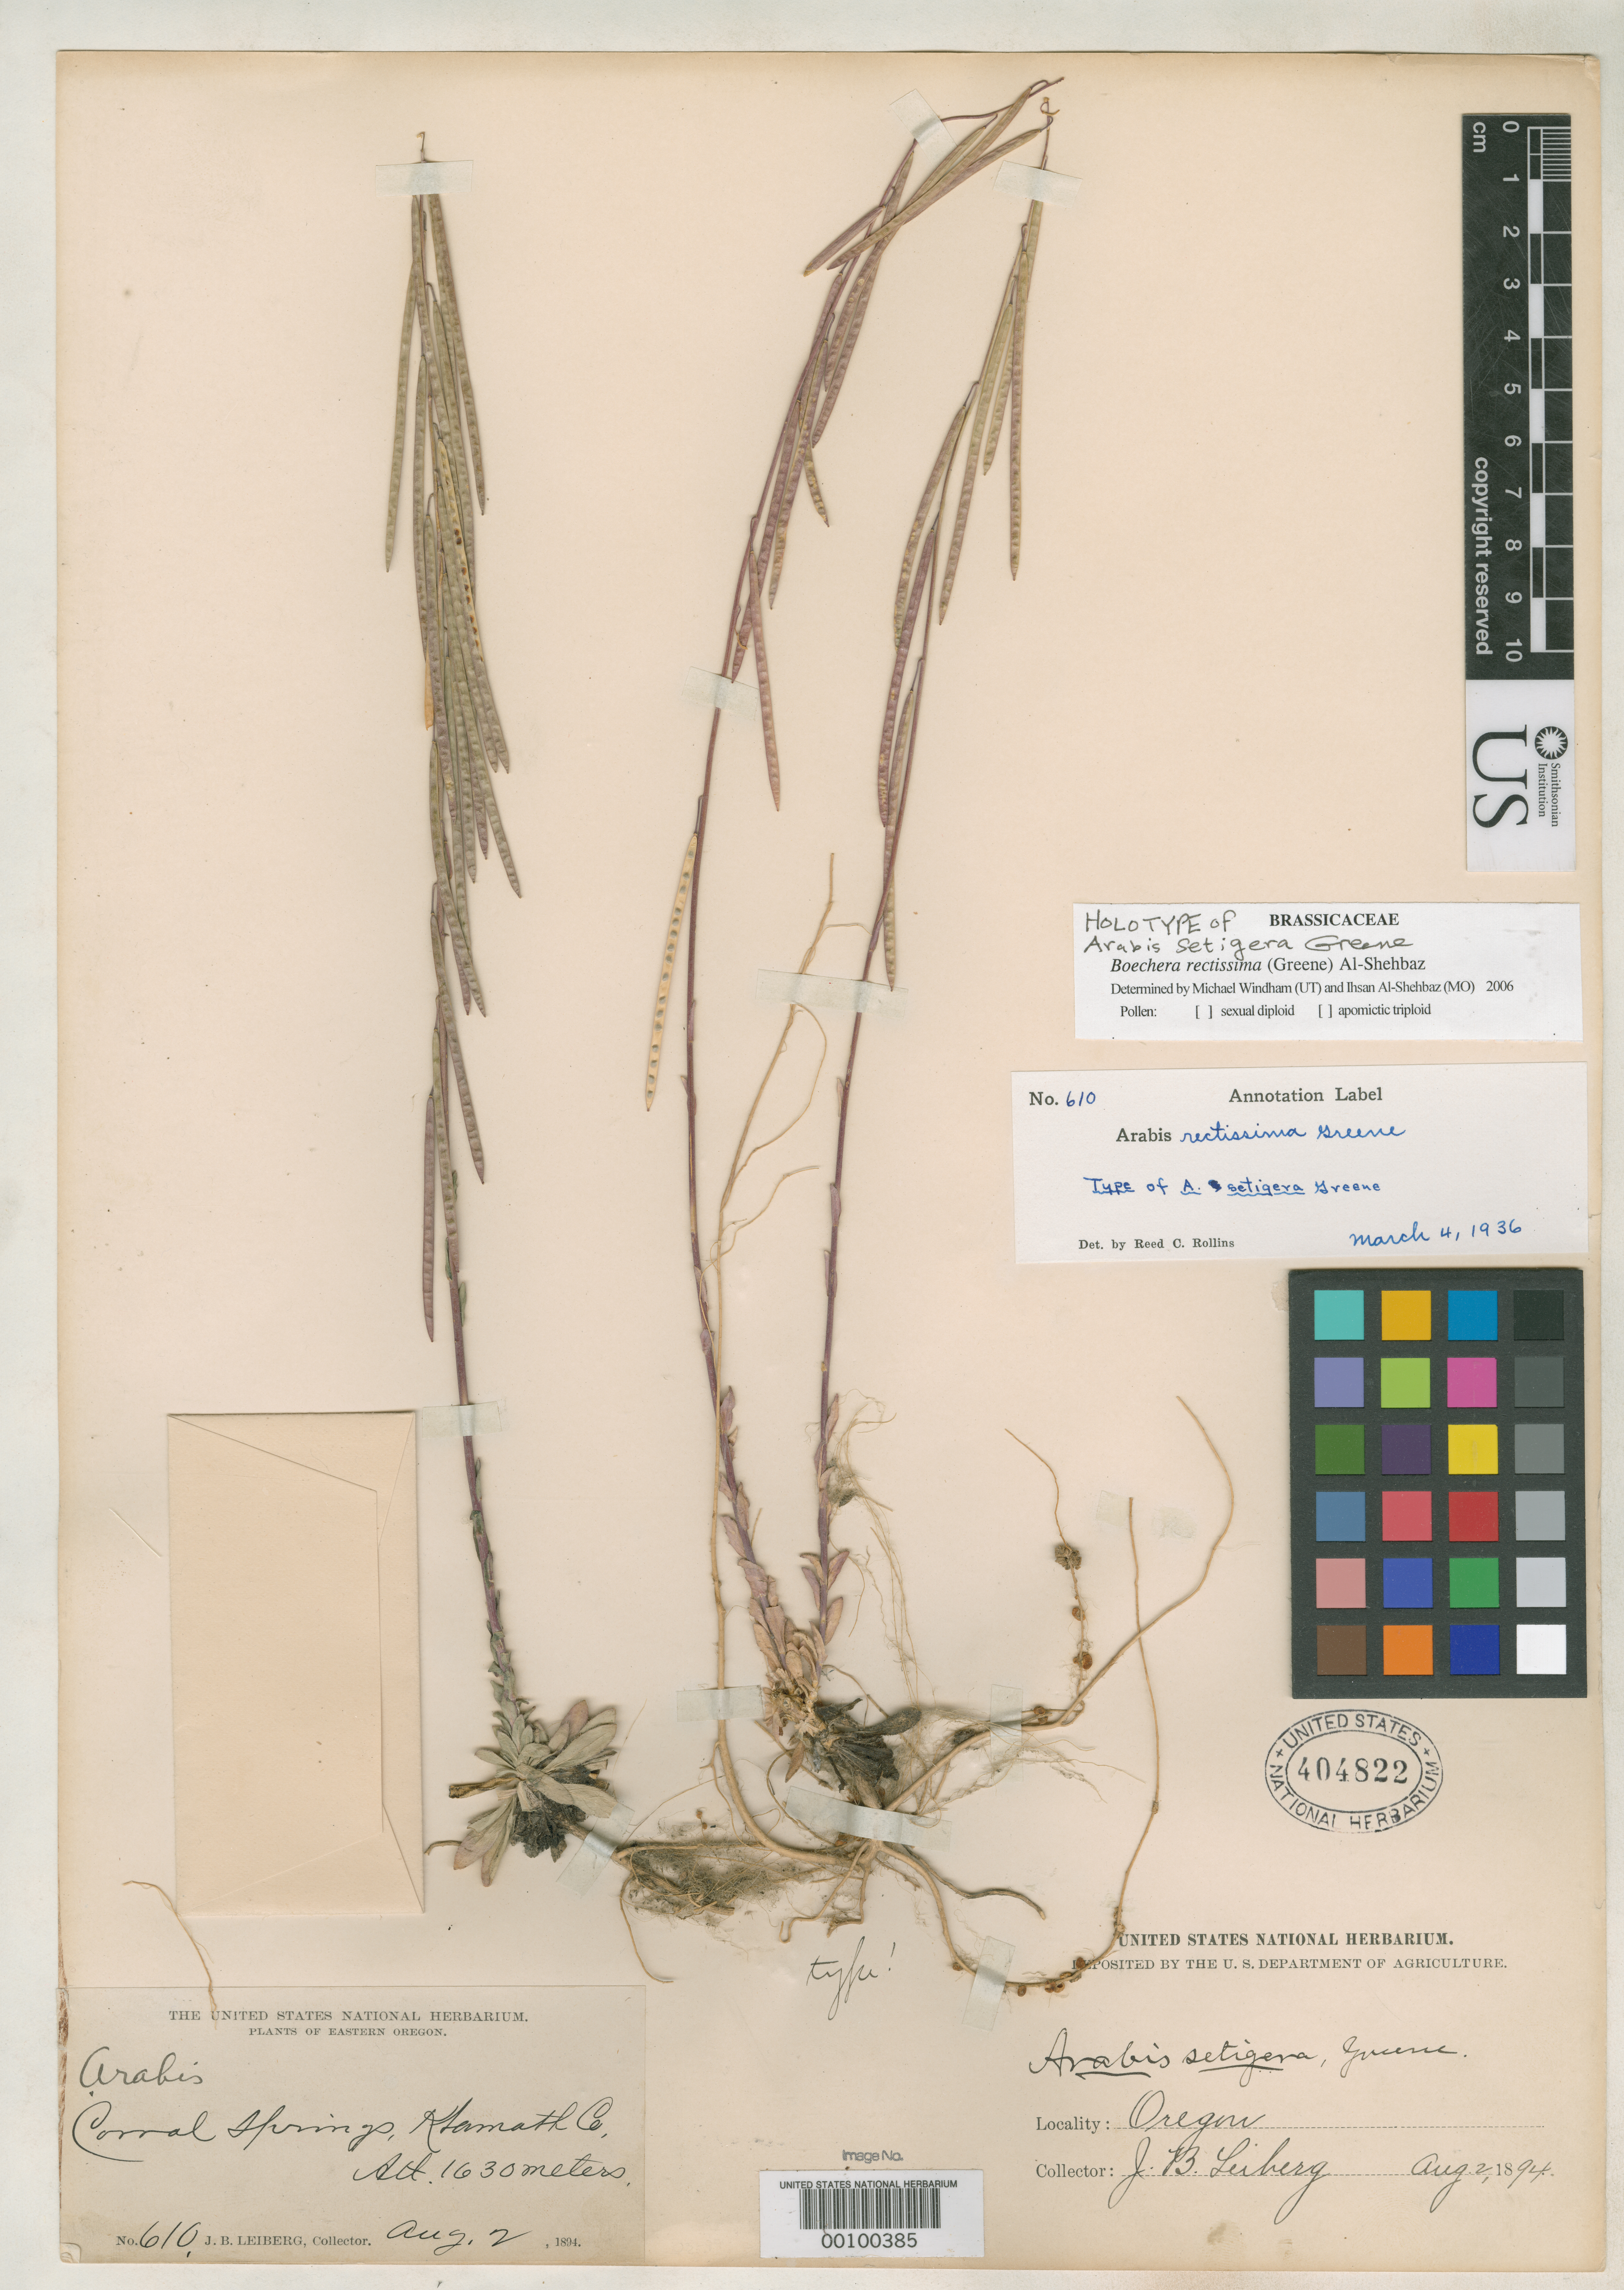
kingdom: Plantae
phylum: Tracheophyta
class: Magnoliopsida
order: Brassicales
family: Brassicaceae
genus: Arabis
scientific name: Arabis setigera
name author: Greene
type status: Holotype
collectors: J. Leiberg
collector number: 610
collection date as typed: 02 Aug 1894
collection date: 1894-08-02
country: United States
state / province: Oregon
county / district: Klamath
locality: Corral Springs.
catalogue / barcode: US 404822